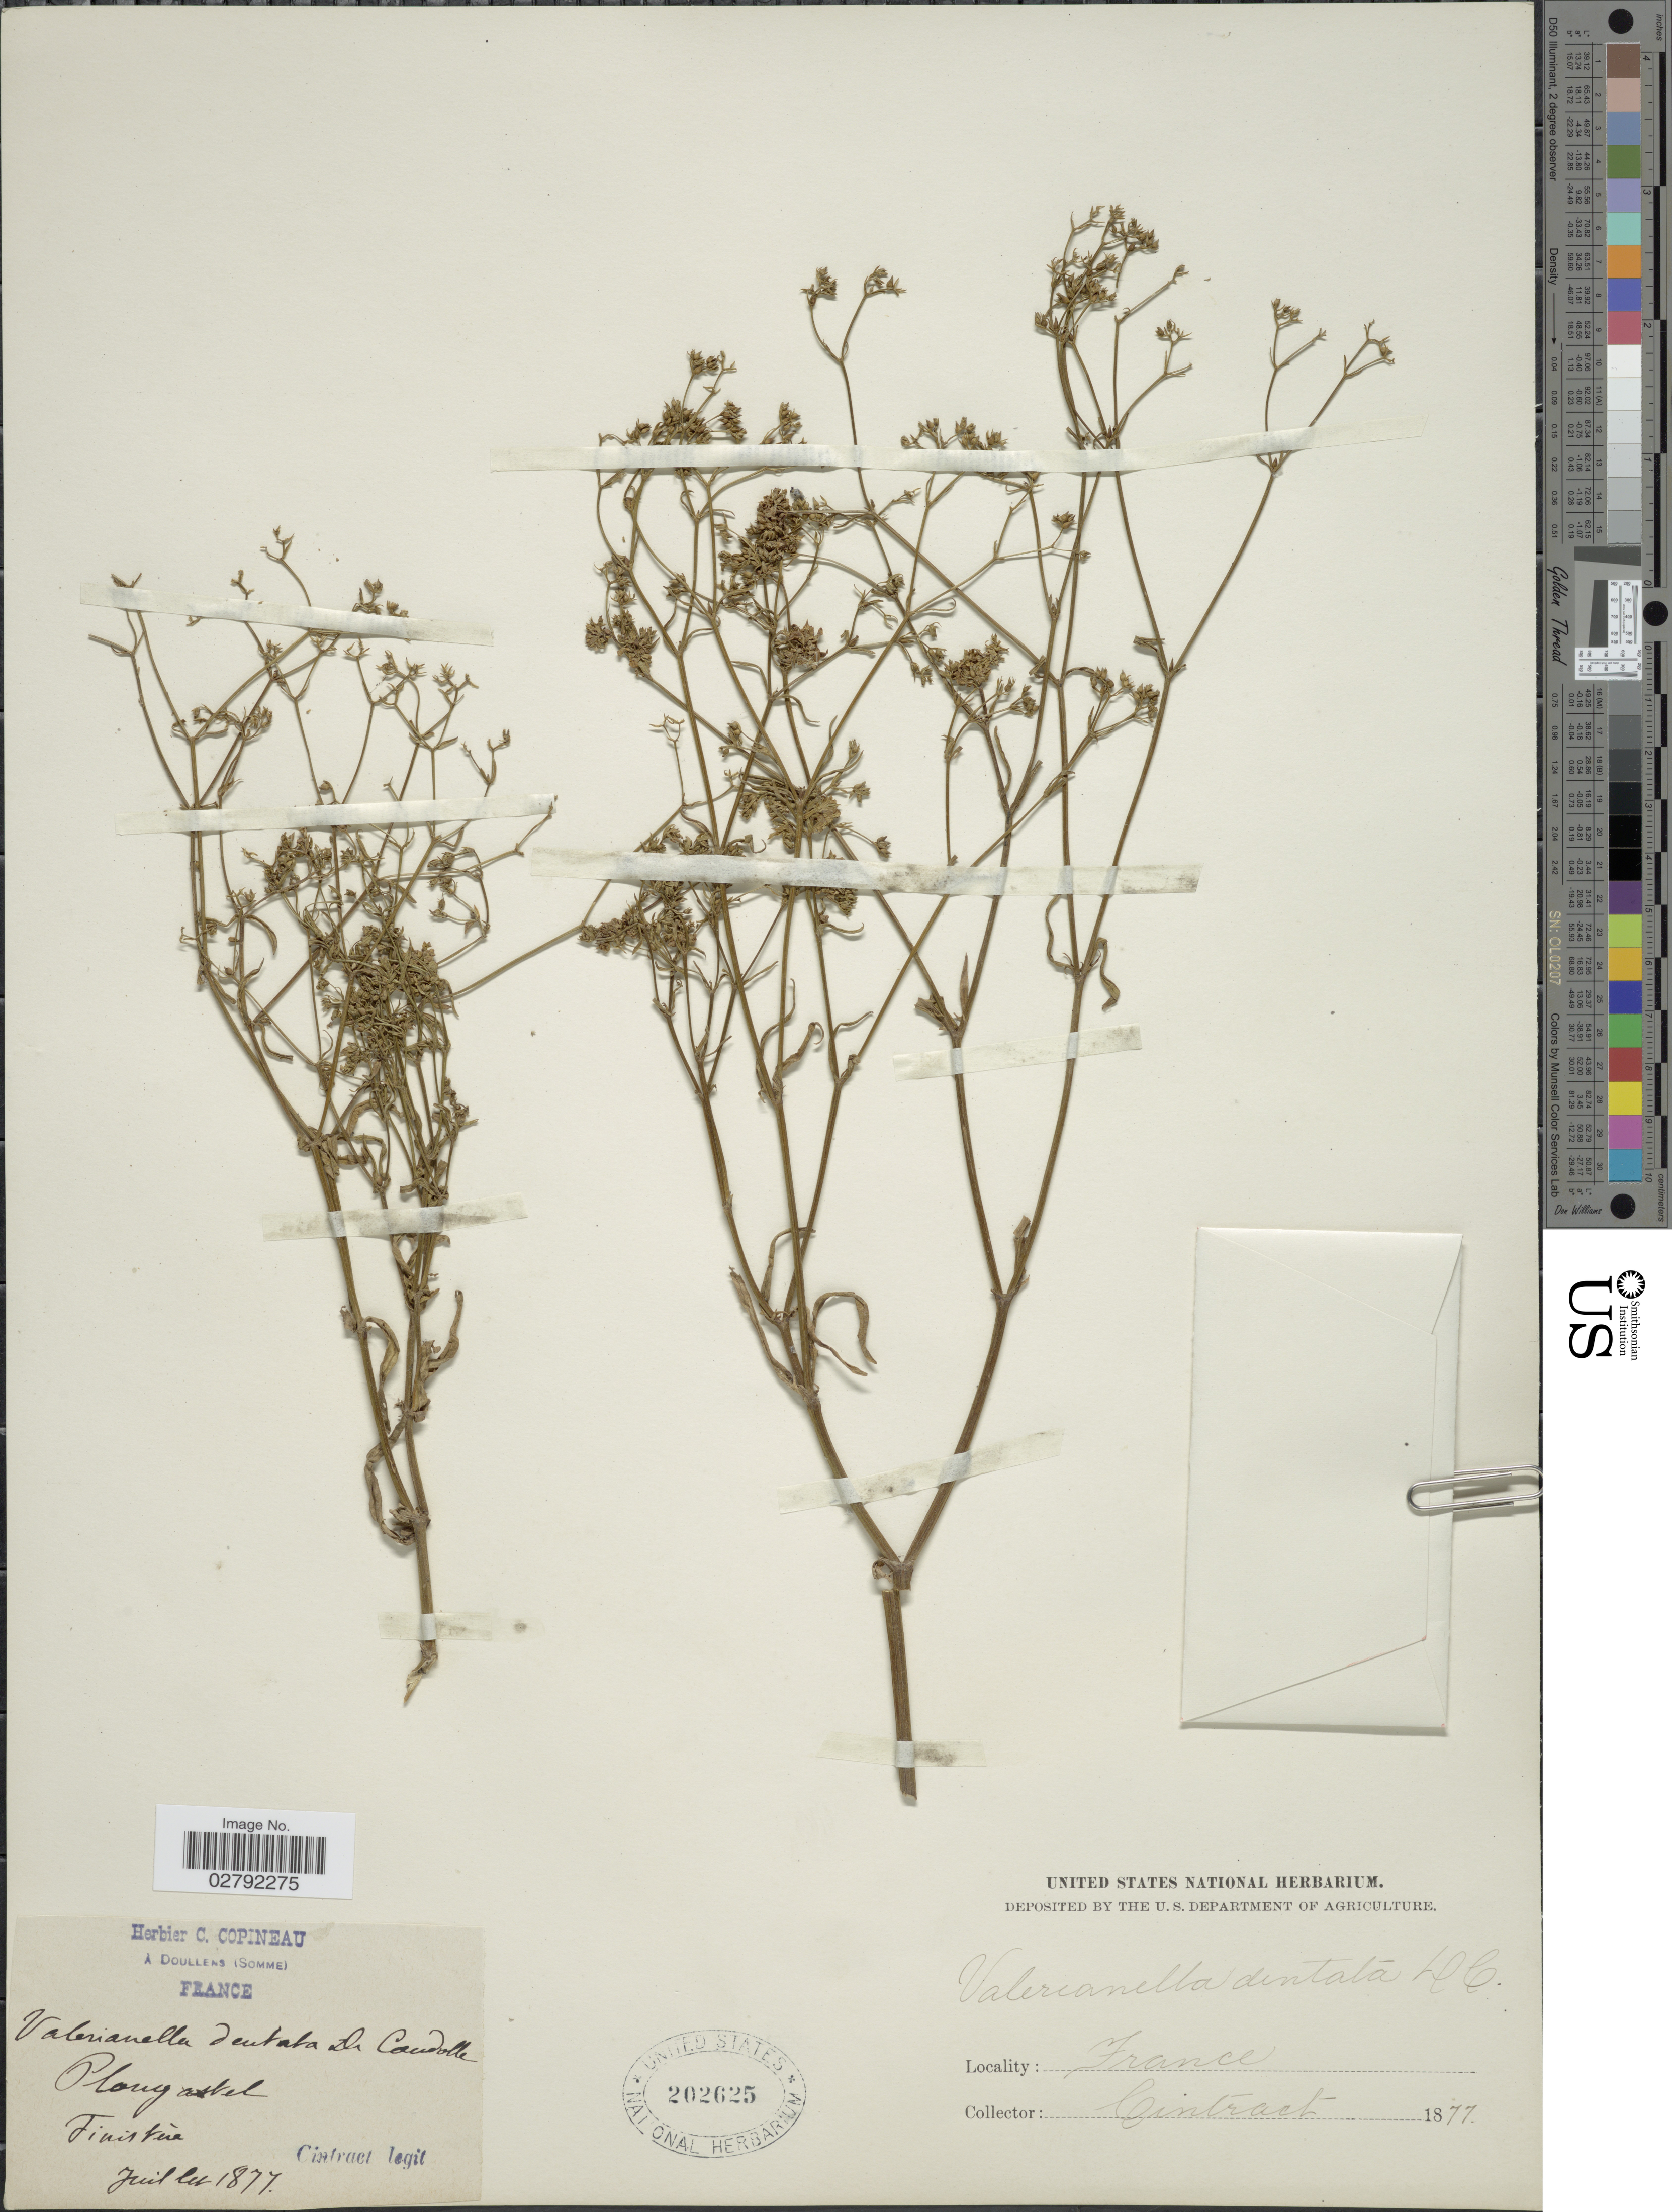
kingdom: Plantae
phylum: Tracheophyta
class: Magnoliopsida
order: Dipsacales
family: Caprifoliaceae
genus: Valerianella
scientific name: Valerianella dentata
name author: (L.) Pollich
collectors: Cintract, --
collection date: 1877-07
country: France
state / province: Bretagne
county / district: Finistère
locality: Plong astrel. Finistère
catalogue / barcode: US 202625